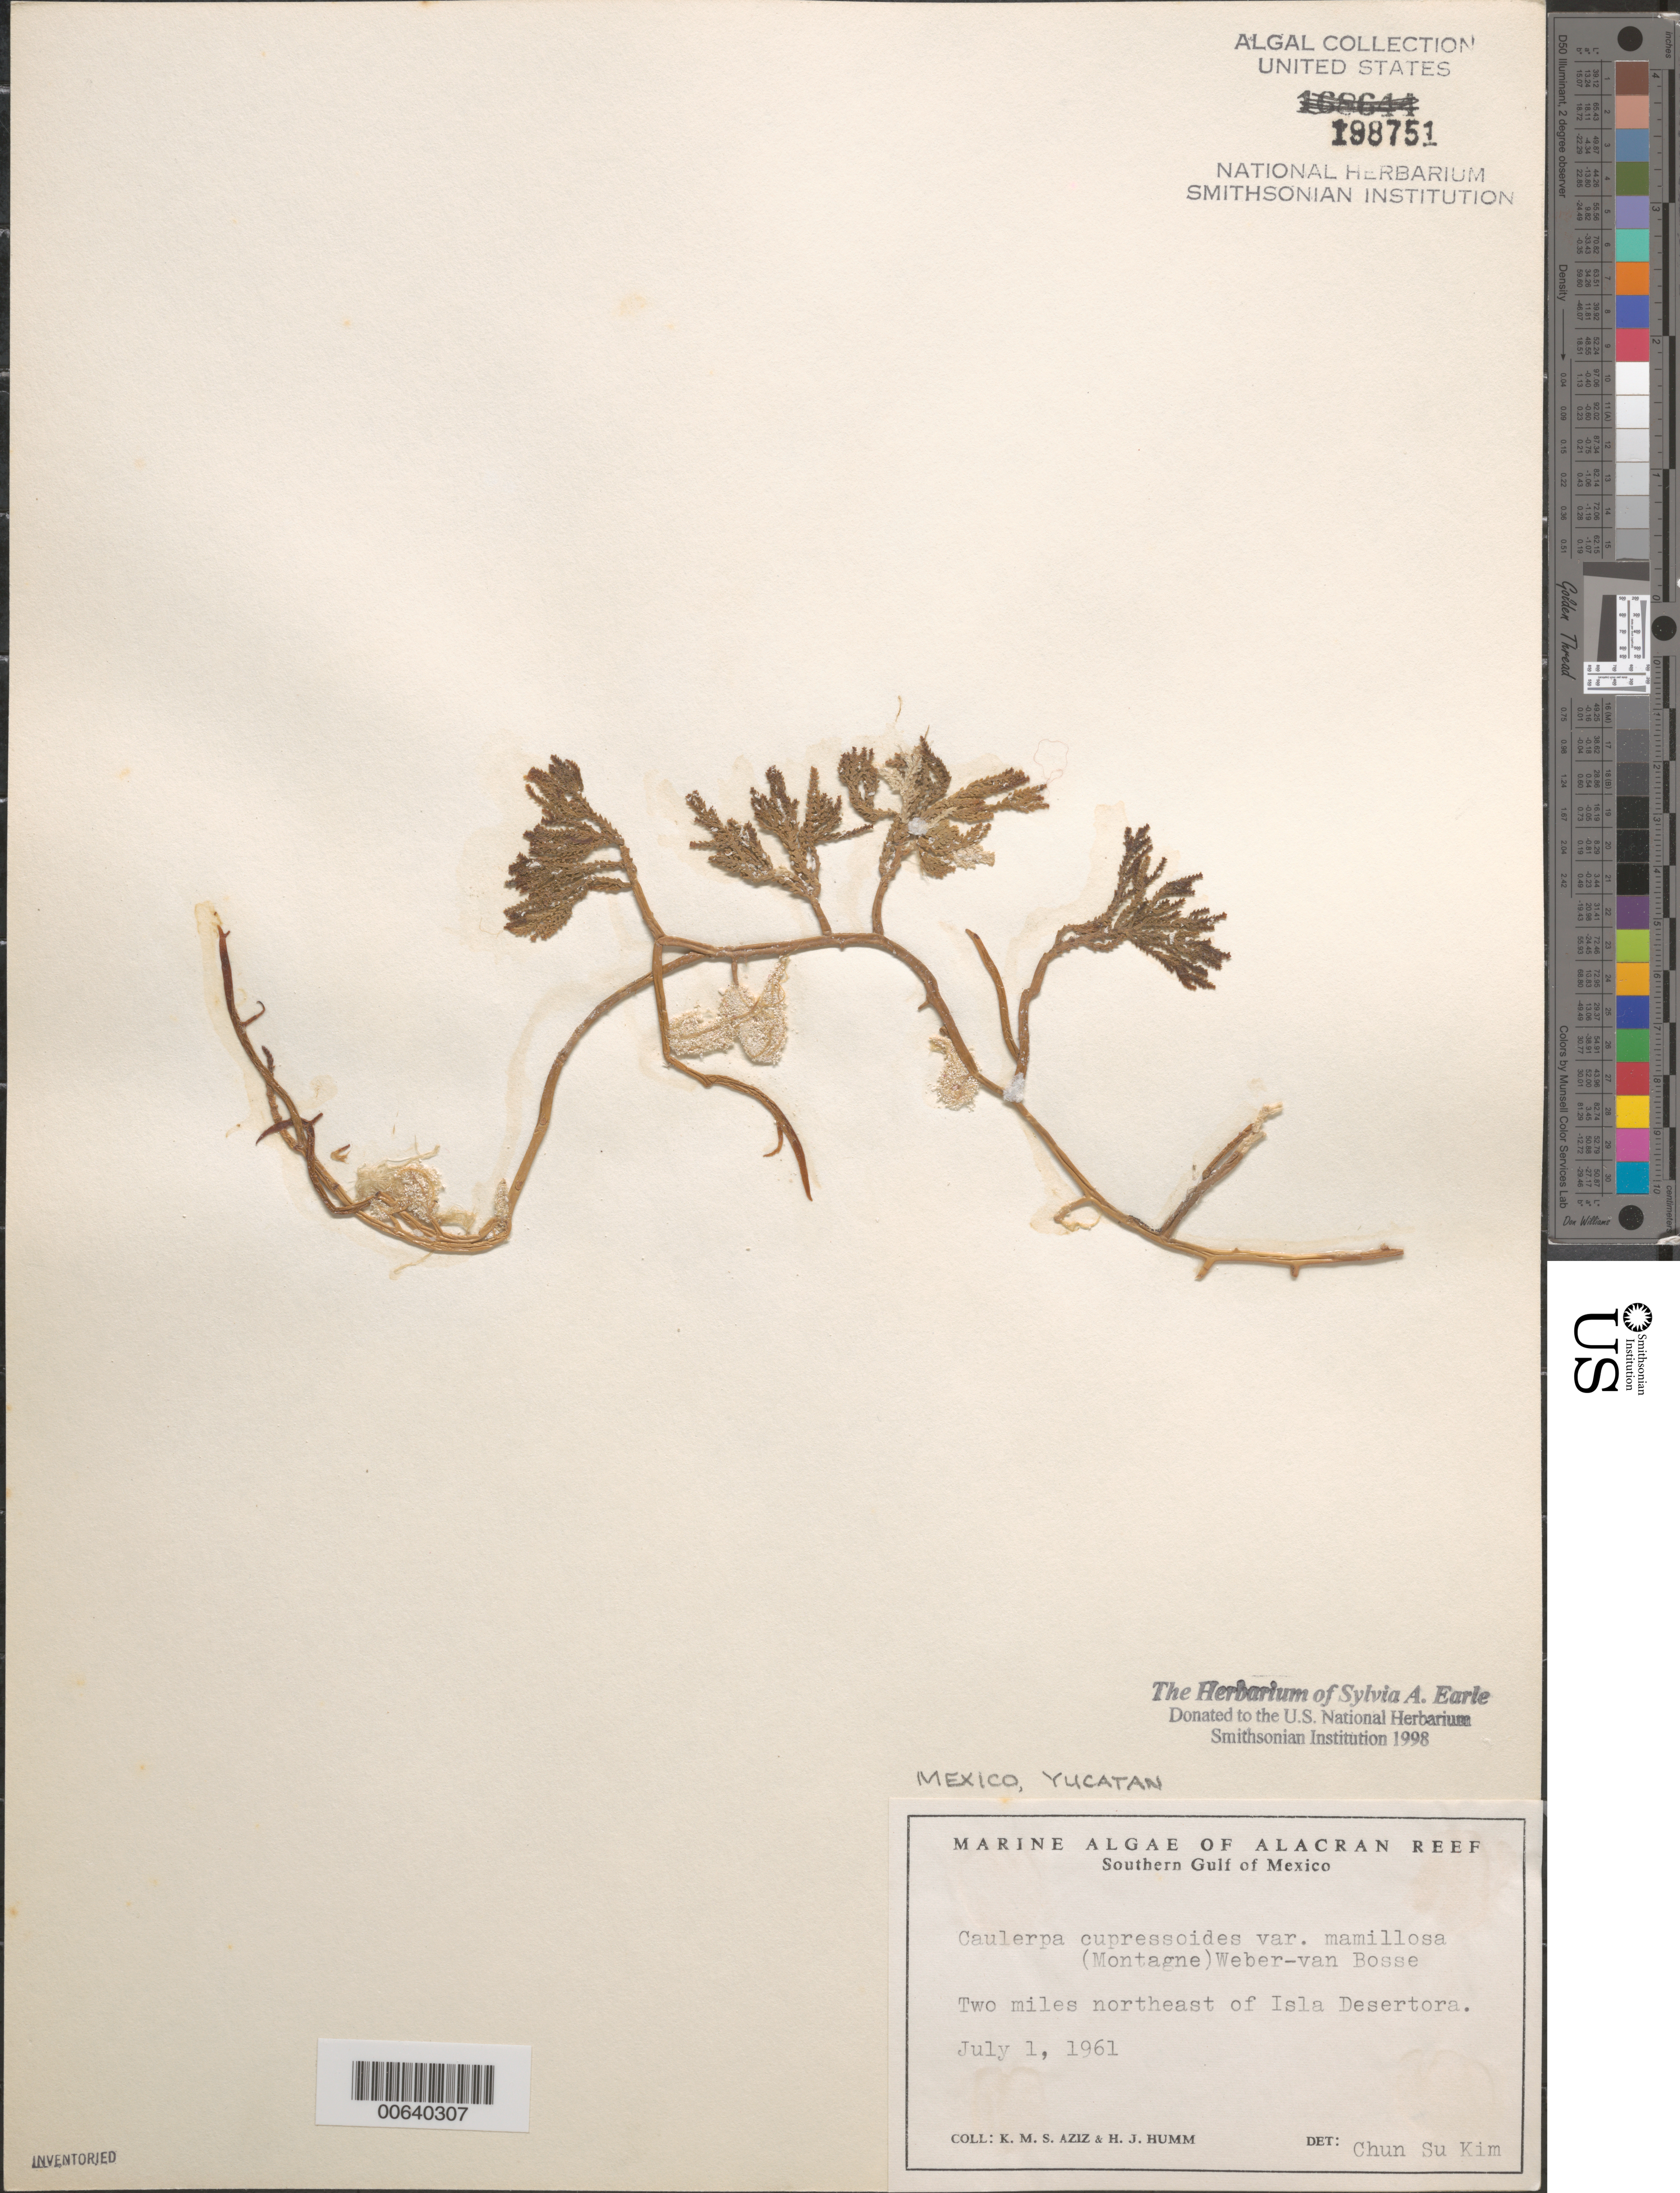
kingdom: Plantae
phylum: Chlorophyta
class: Ulvophyceae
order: Bryopsidales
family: Caulerpaceae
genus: Caulerpa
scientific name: Caulerpa cupressoides var. mamillosa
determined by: Kim, Chun Su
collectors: K. M. Aziz & H. J. Humm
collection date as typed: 01 Jul 1961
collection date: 1961-07-01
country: Mexico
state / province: Yucatan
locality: Alacran Reef, 2 miles nolrtheast of Isla Desertora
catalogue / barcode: US 198751